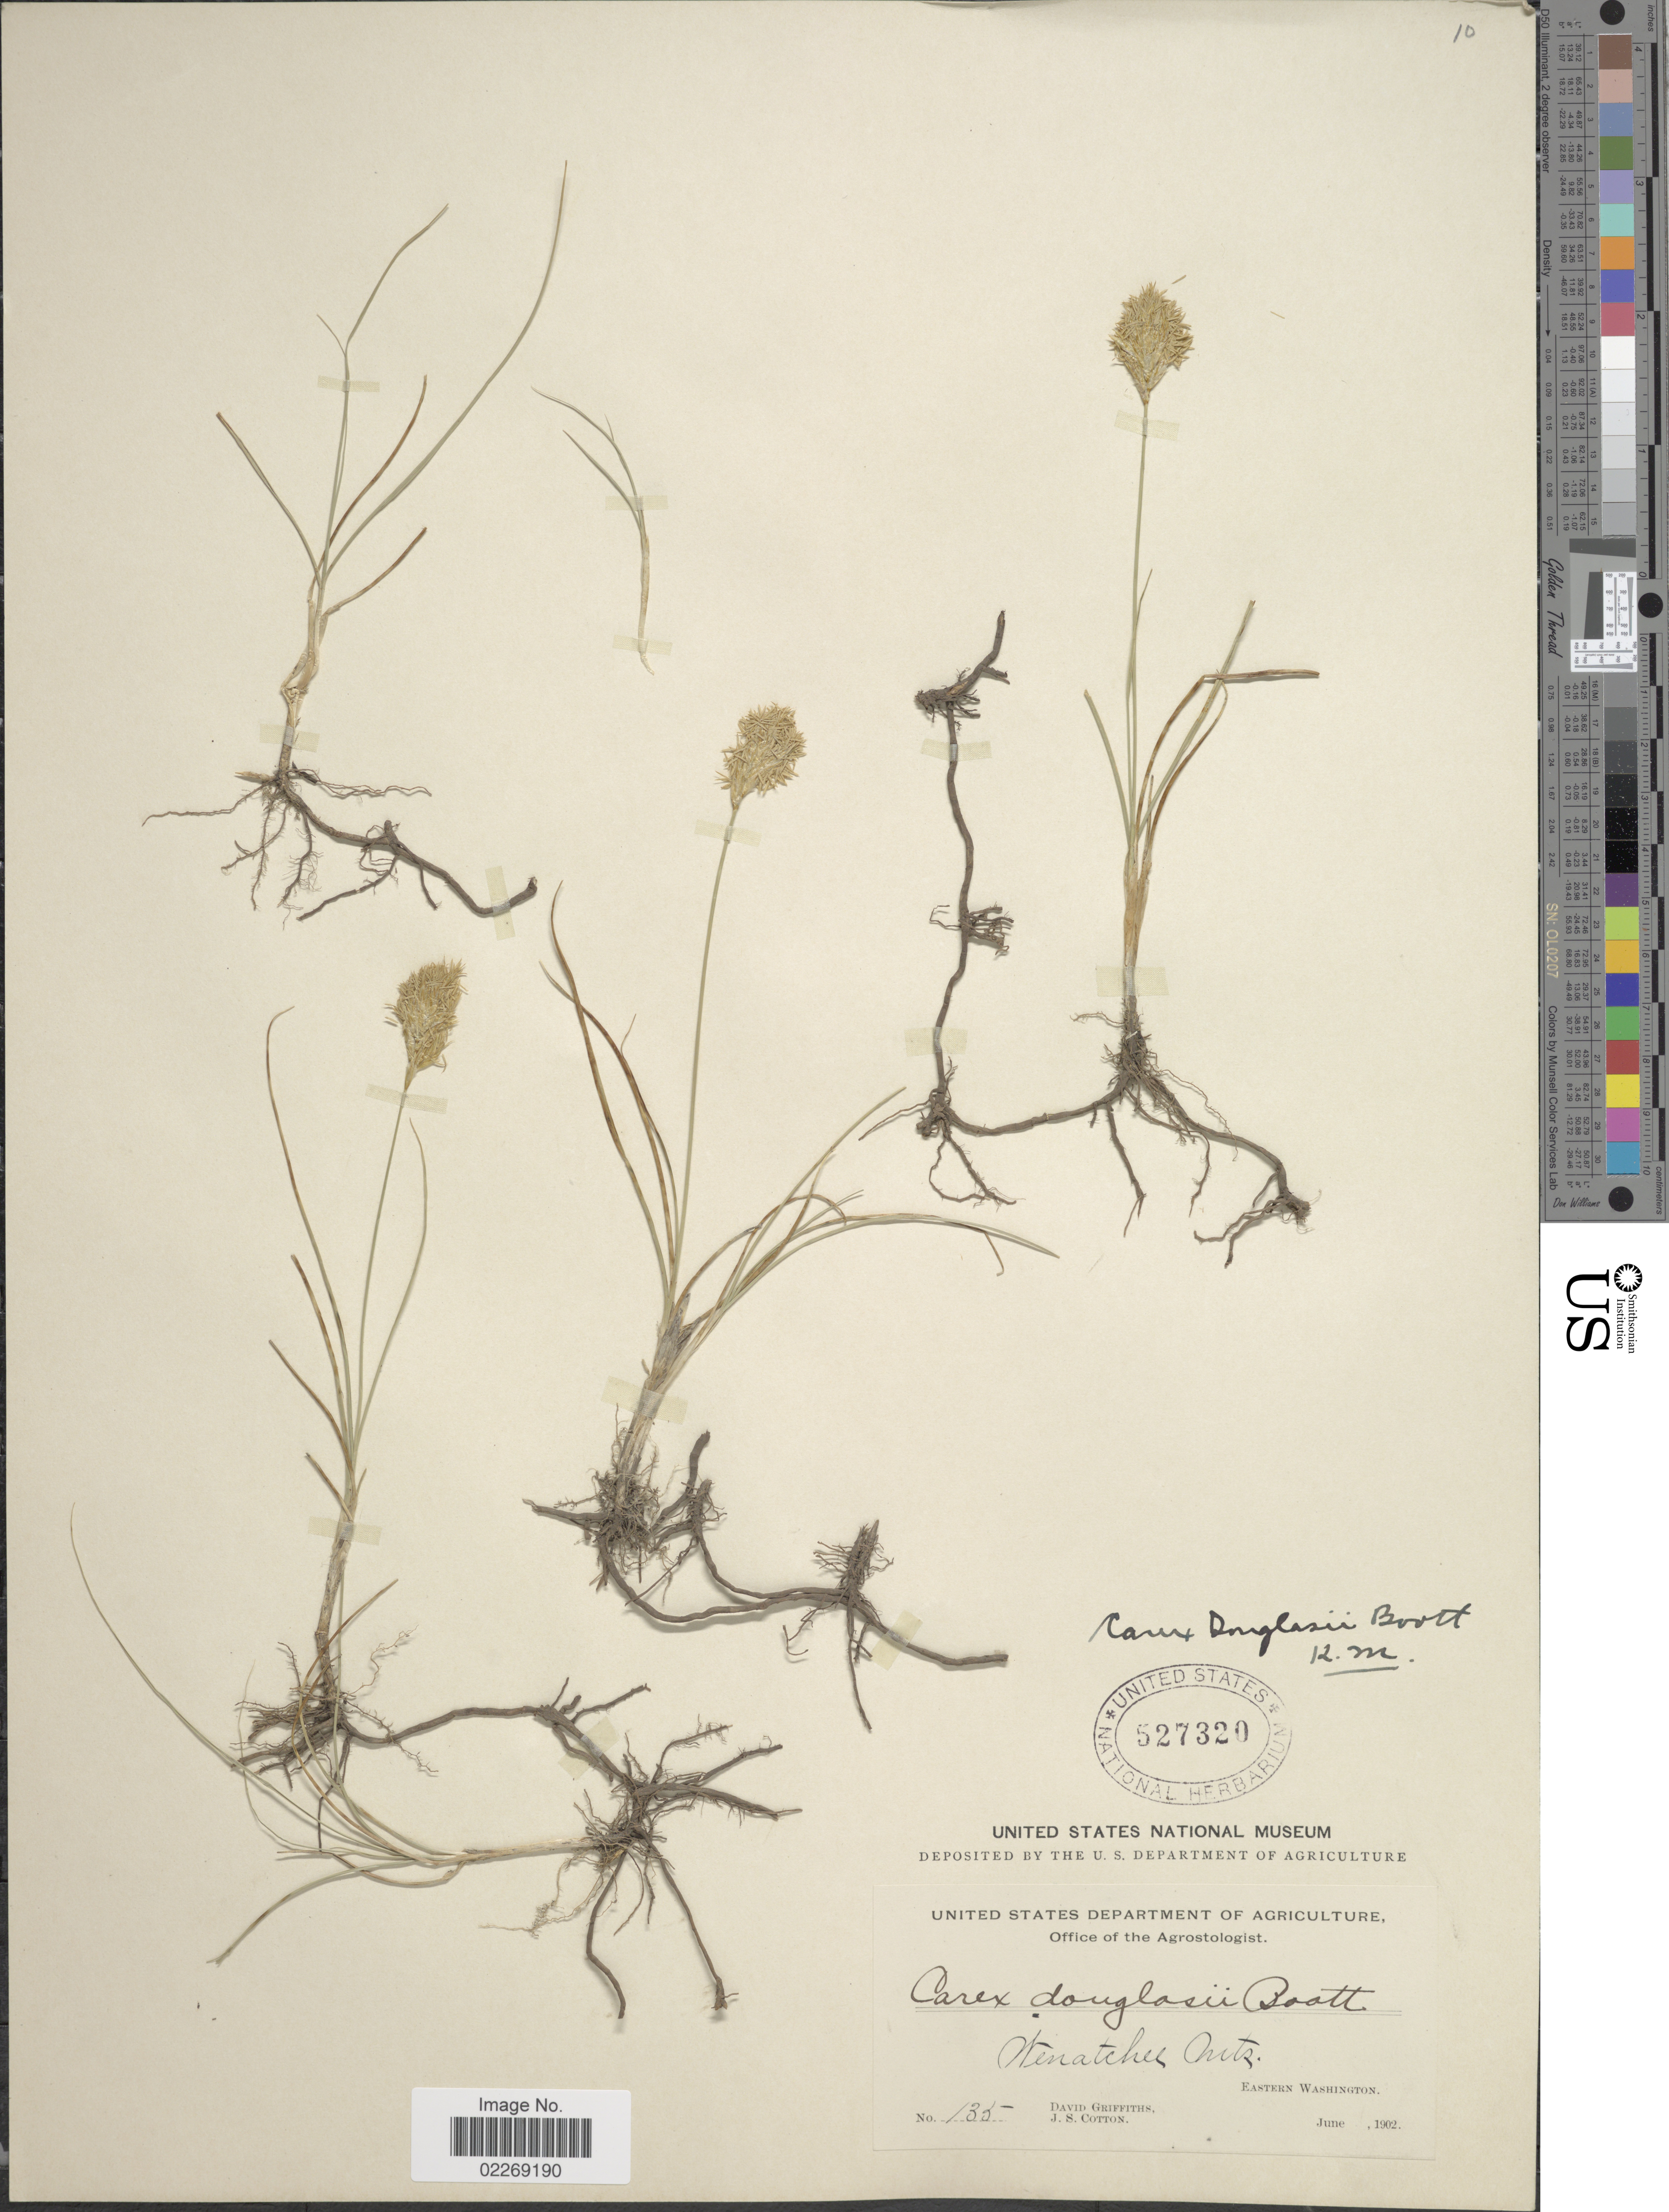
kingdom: Plantae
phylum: Tracheophyta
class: Liliopsida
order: Poales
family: Cyperaceae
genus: Carex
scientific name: Carex douglasii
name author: Boott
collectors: D. Griffiths & J. S. Cotton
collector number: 135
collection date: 1902-06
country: United States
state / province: Washington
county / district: Chelan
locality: Wenatchee Mts. Eastern Washington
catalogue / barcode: US 527320